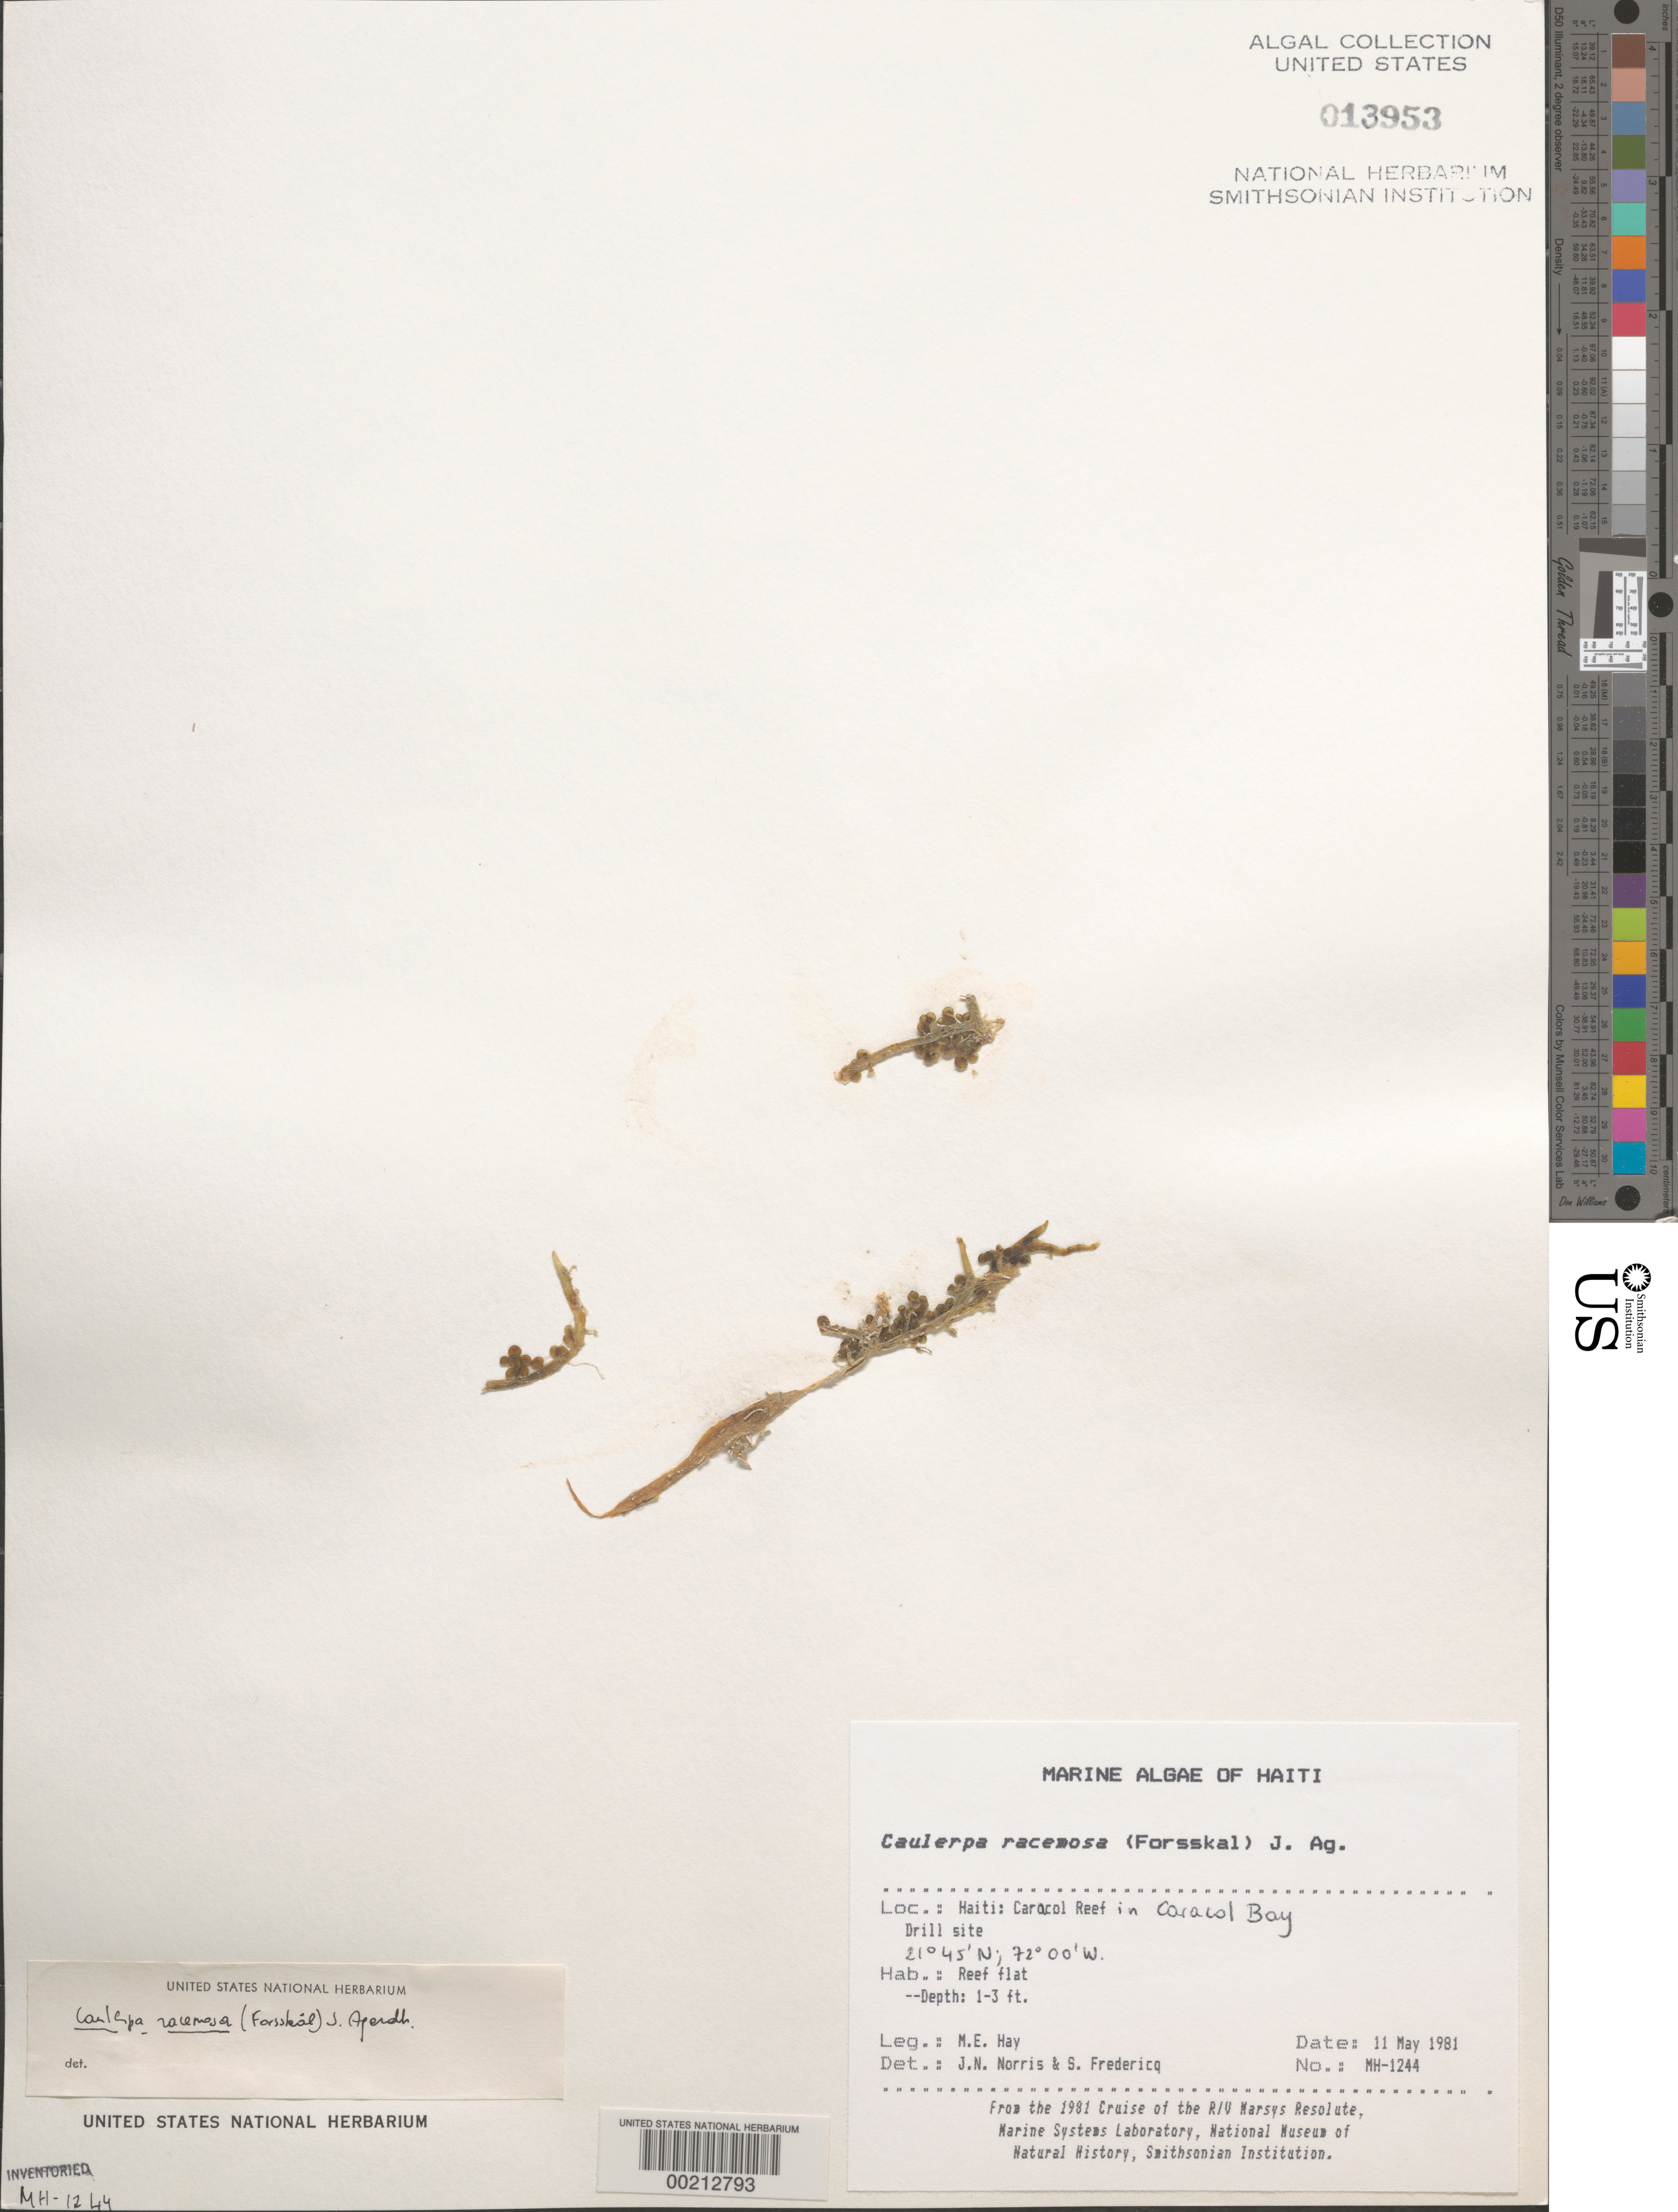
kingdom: Plantae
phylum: Chlorophyta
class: Ulvophyceae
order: Bryopsidales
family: Caulerpaceae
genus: Caulerpa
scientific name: Caulerpa racemosa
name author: (Forssk.) J. Agardh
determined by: Norris, J. N.; Fredericq, S.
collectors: M. E. Hay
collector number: MEH-1244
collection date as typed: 11 May 1981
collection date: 1981-05-11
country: Haiti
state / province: Nord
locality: Caracol Reef, Caracol Bay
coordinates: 21 45'N, 72 00'W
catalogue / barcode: US 13953